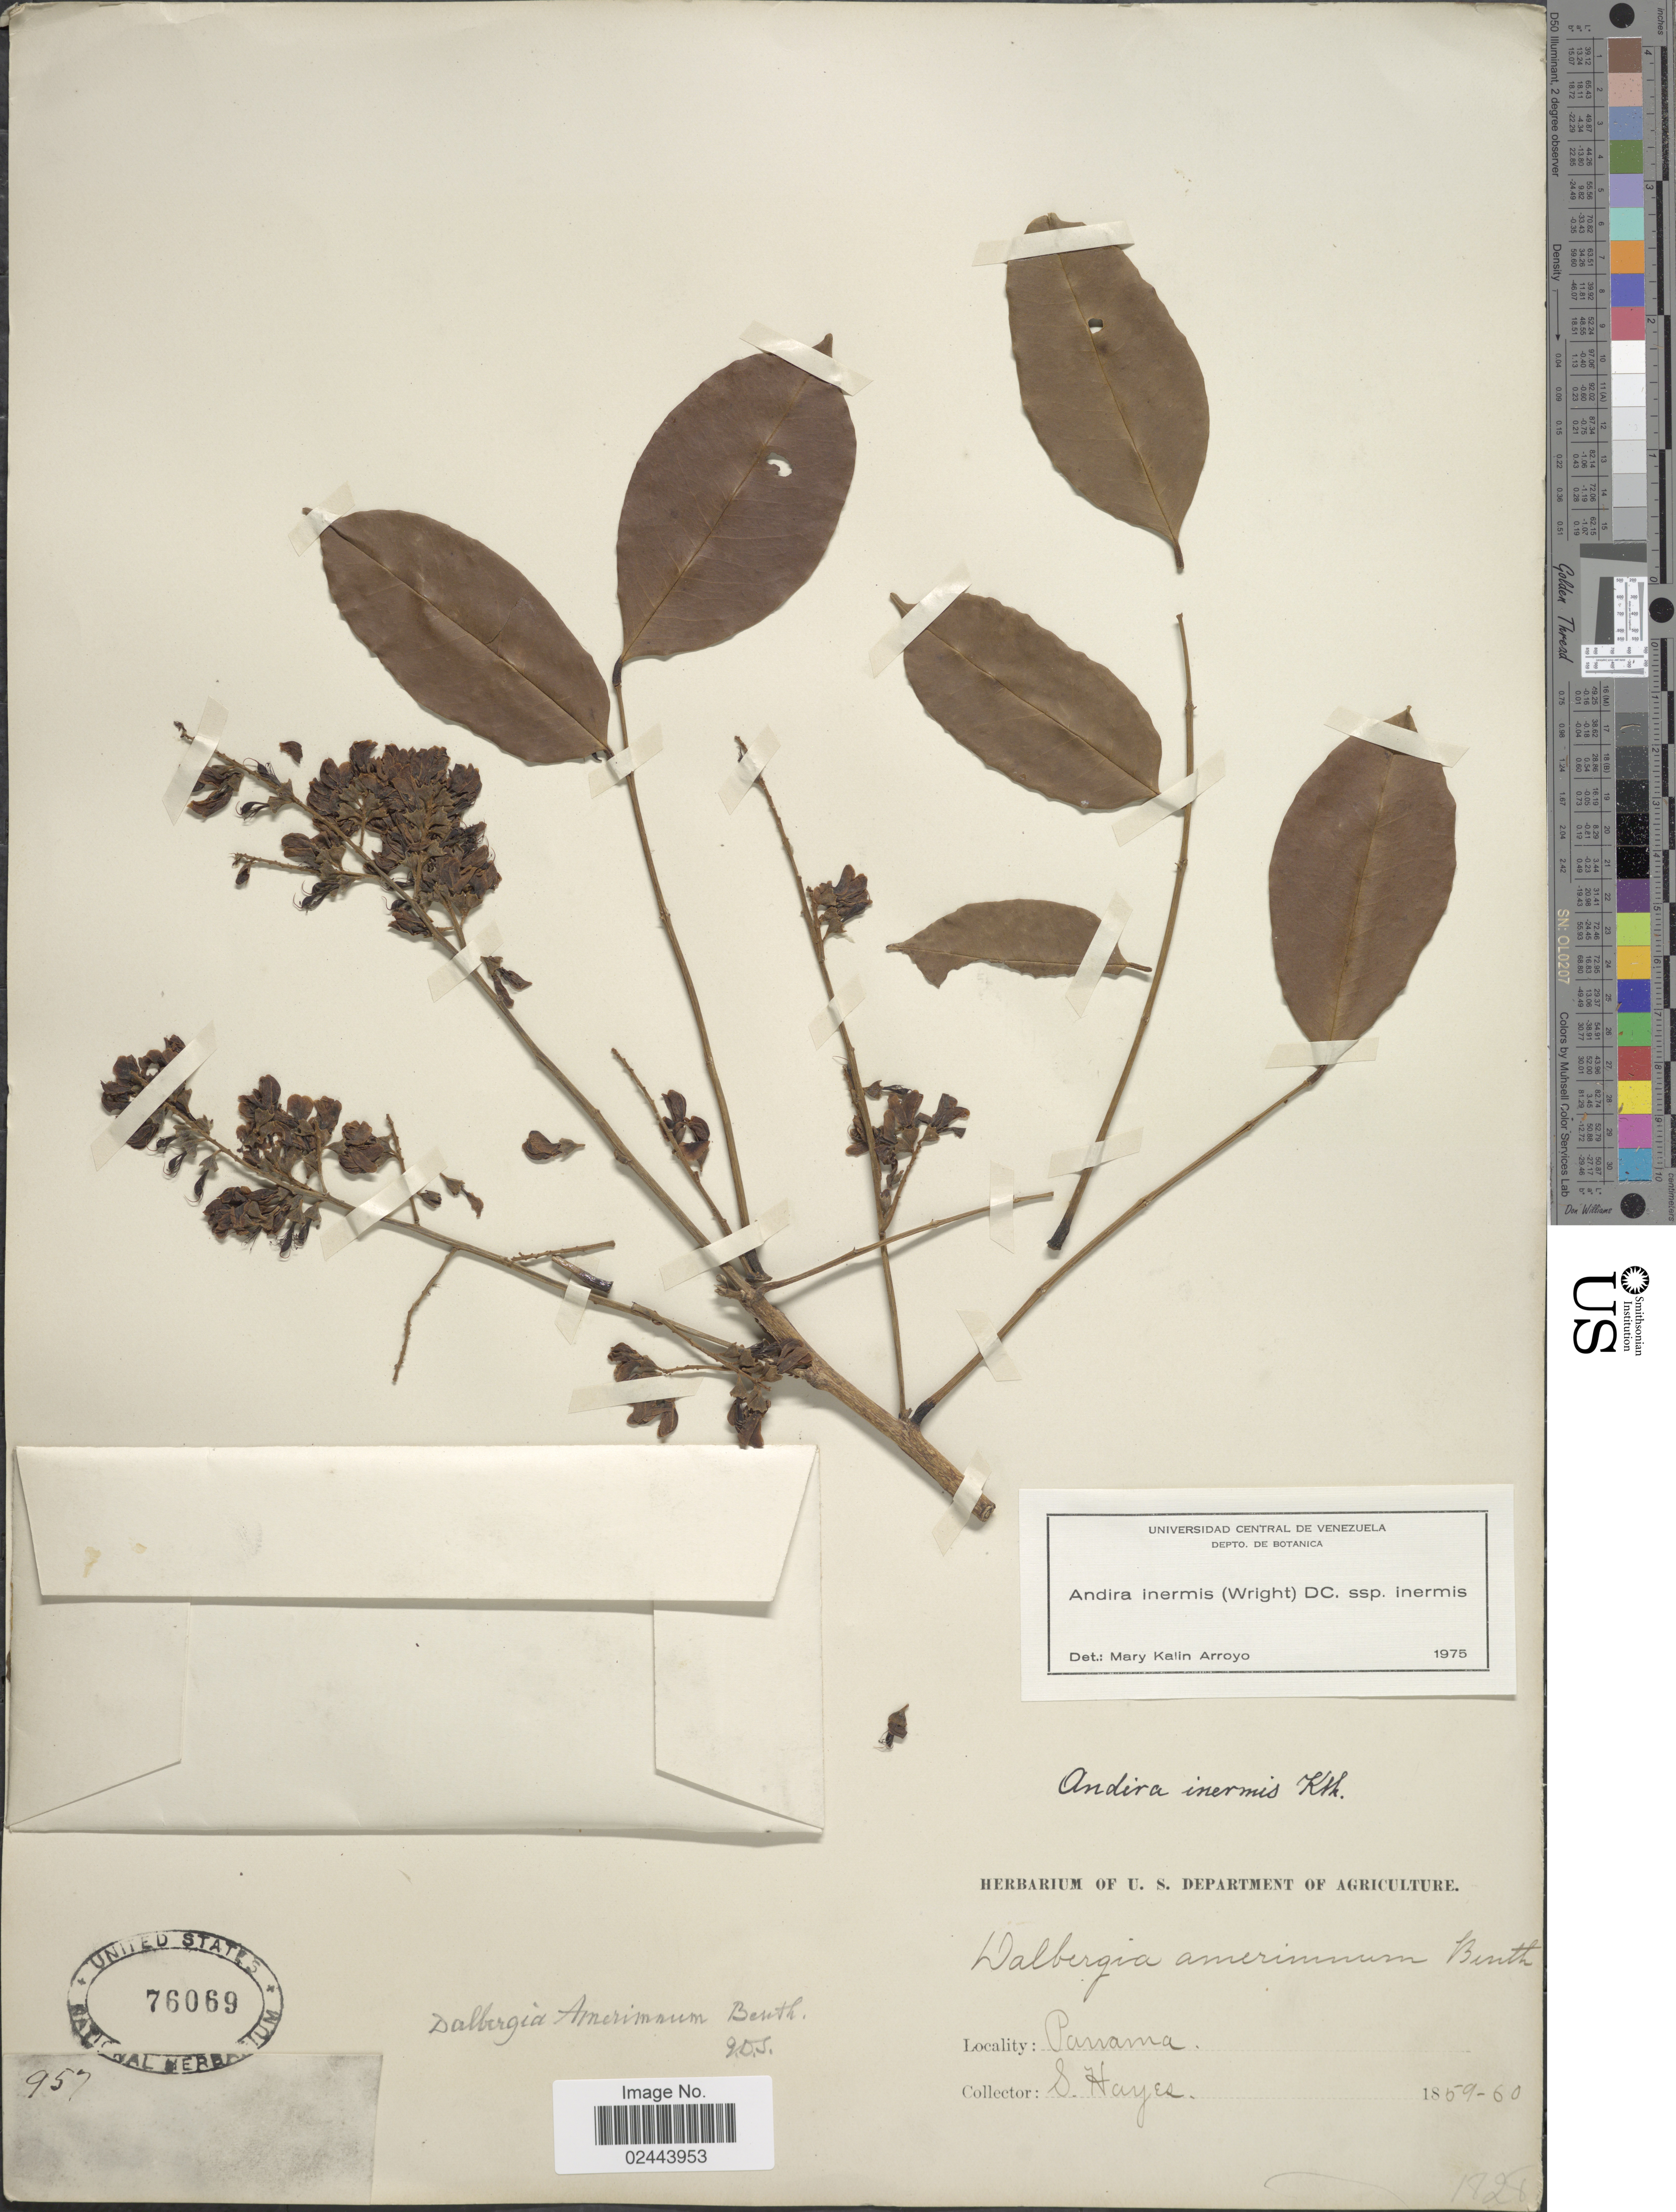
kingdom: Plantae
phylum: Tracheophyta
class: Magnoliopsida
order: Fabales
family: Fabaceae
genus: Andira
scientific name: Andira inermis subsp. inermis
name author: (W. Wright) Kunth ex DC.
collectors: S. Hayes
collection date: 1859/1860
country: Panama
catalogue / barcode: US 76069